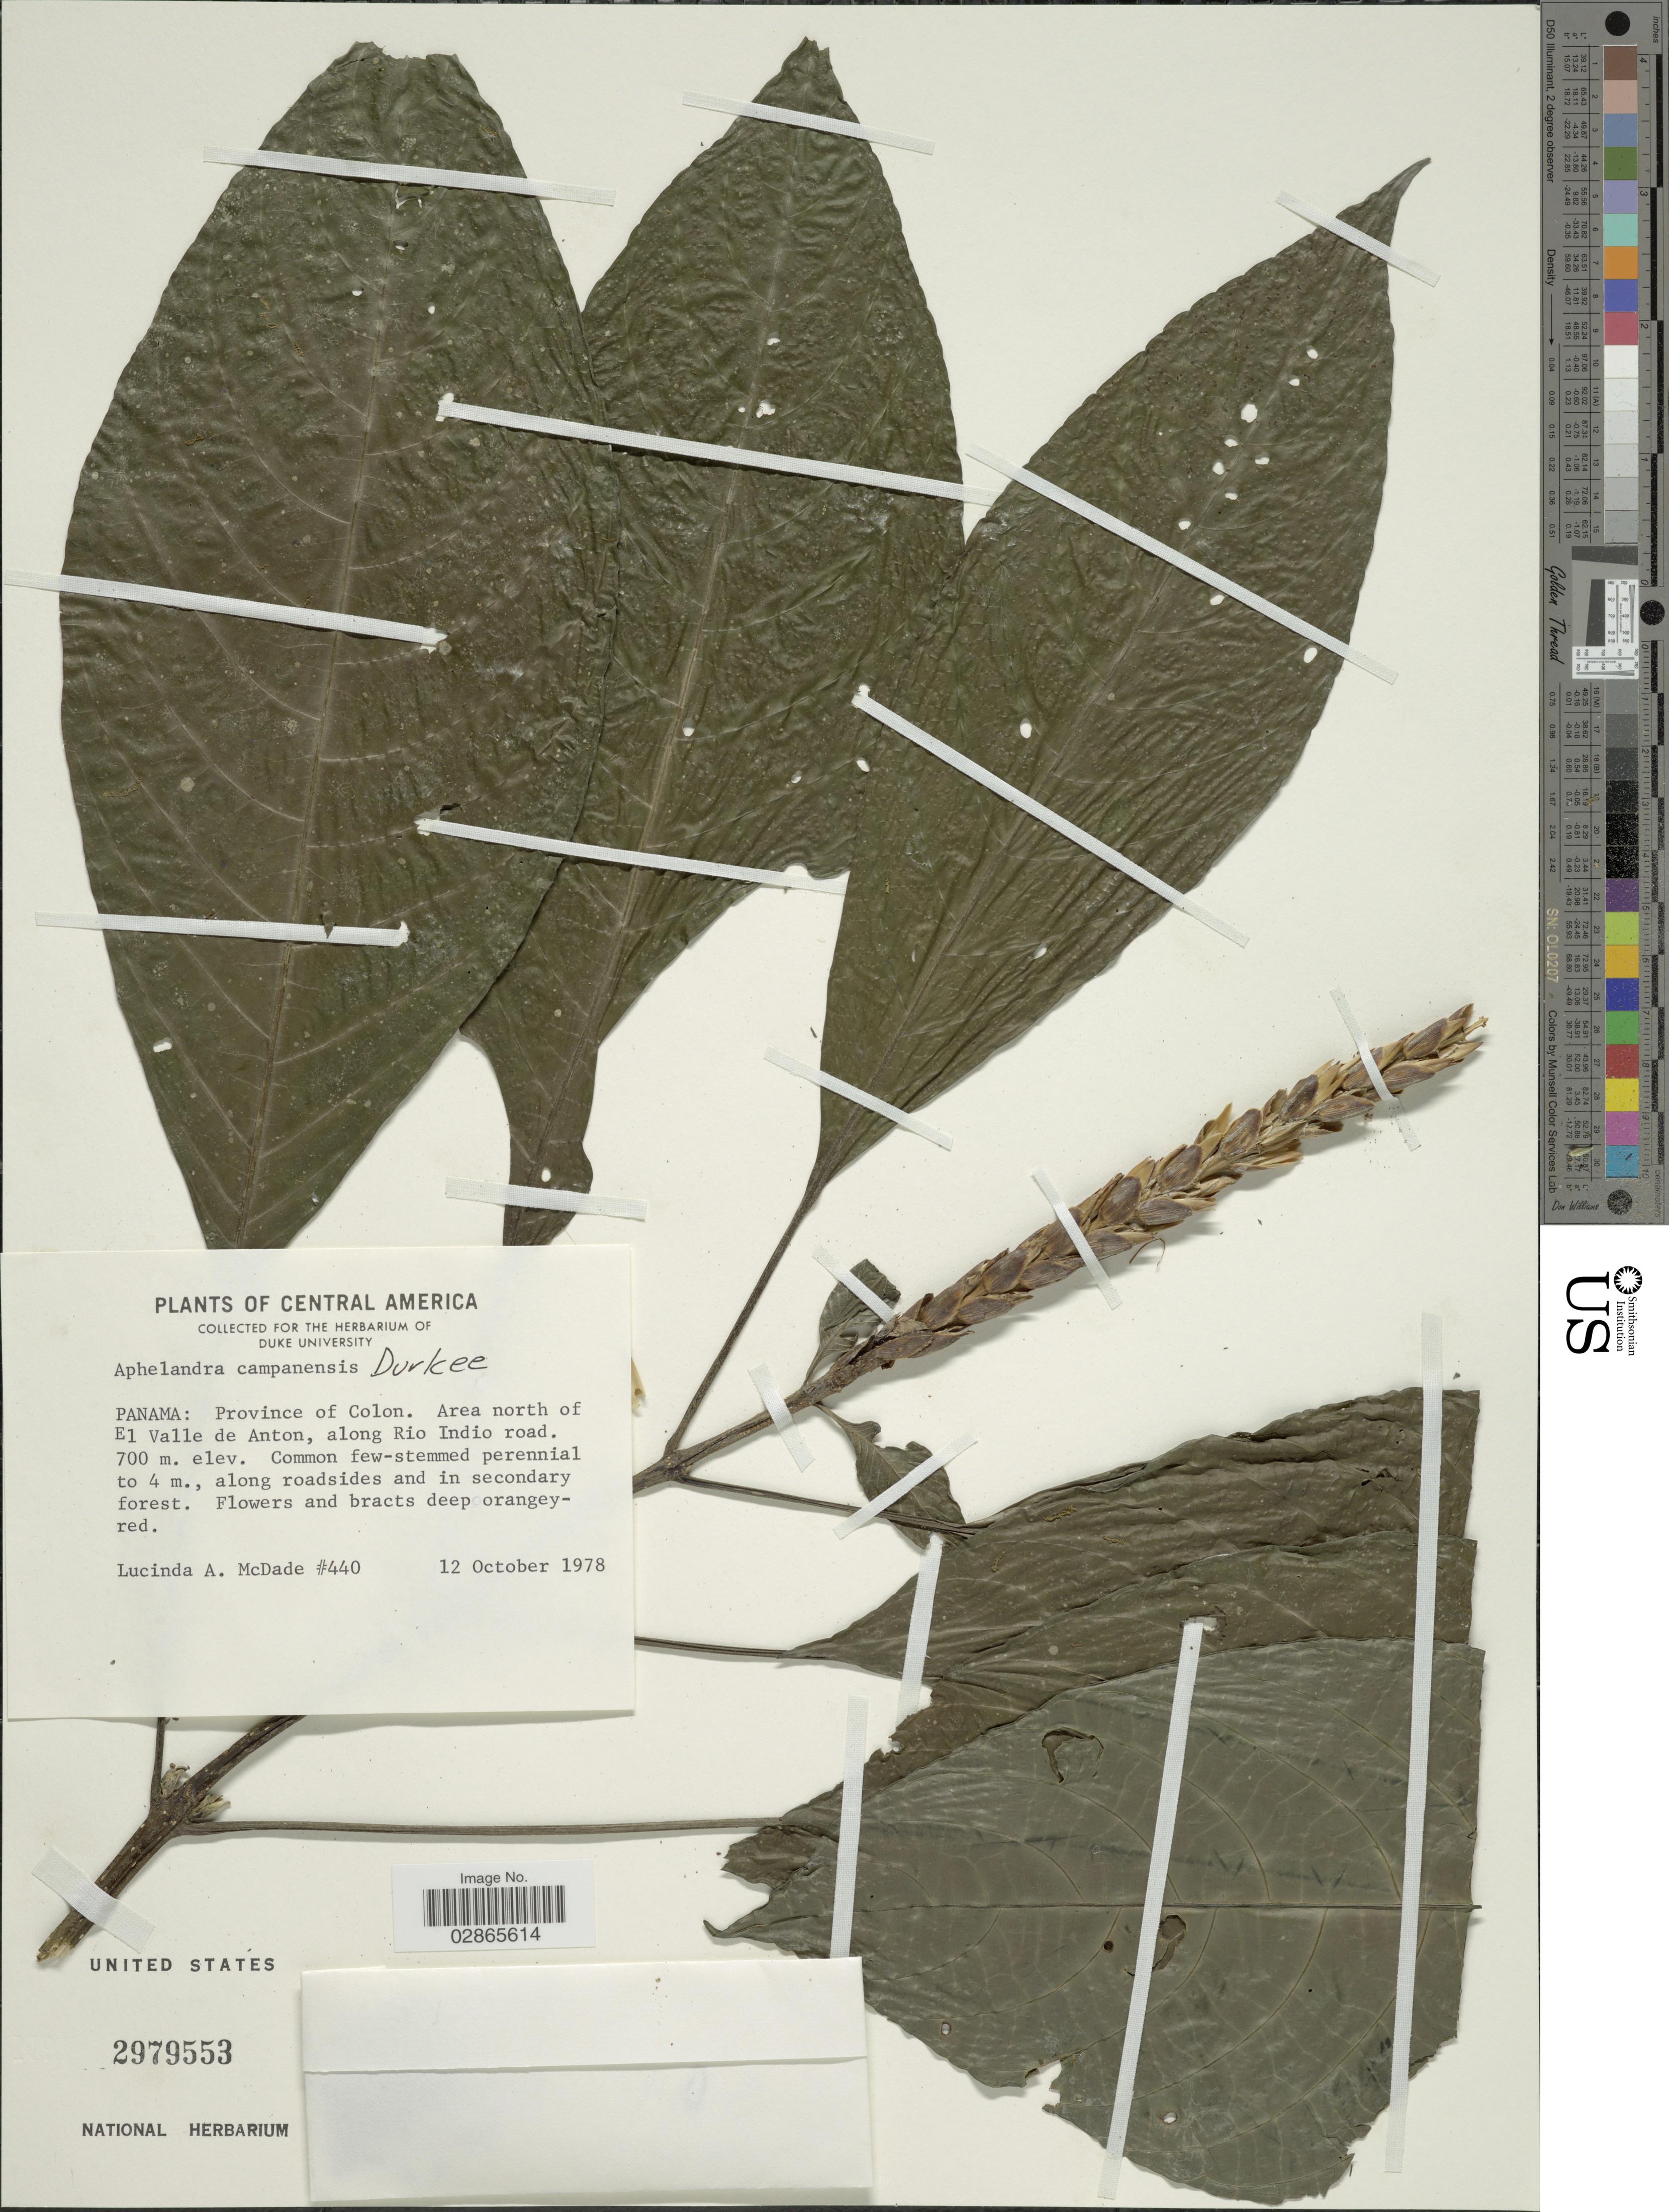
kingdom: Plantae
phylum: Tracheophyta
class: Magnoliopsida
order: Lamiales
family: Acanthaceae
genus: Aphelandra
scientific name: Aphelandra campanensis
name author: Durkee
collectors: L. McDade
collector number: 440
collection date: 1978-10-12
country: Panama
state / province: Colón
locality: Area north of El Valle de Anton, along Rio Indio road.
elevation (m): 700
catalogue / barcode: US 2979553